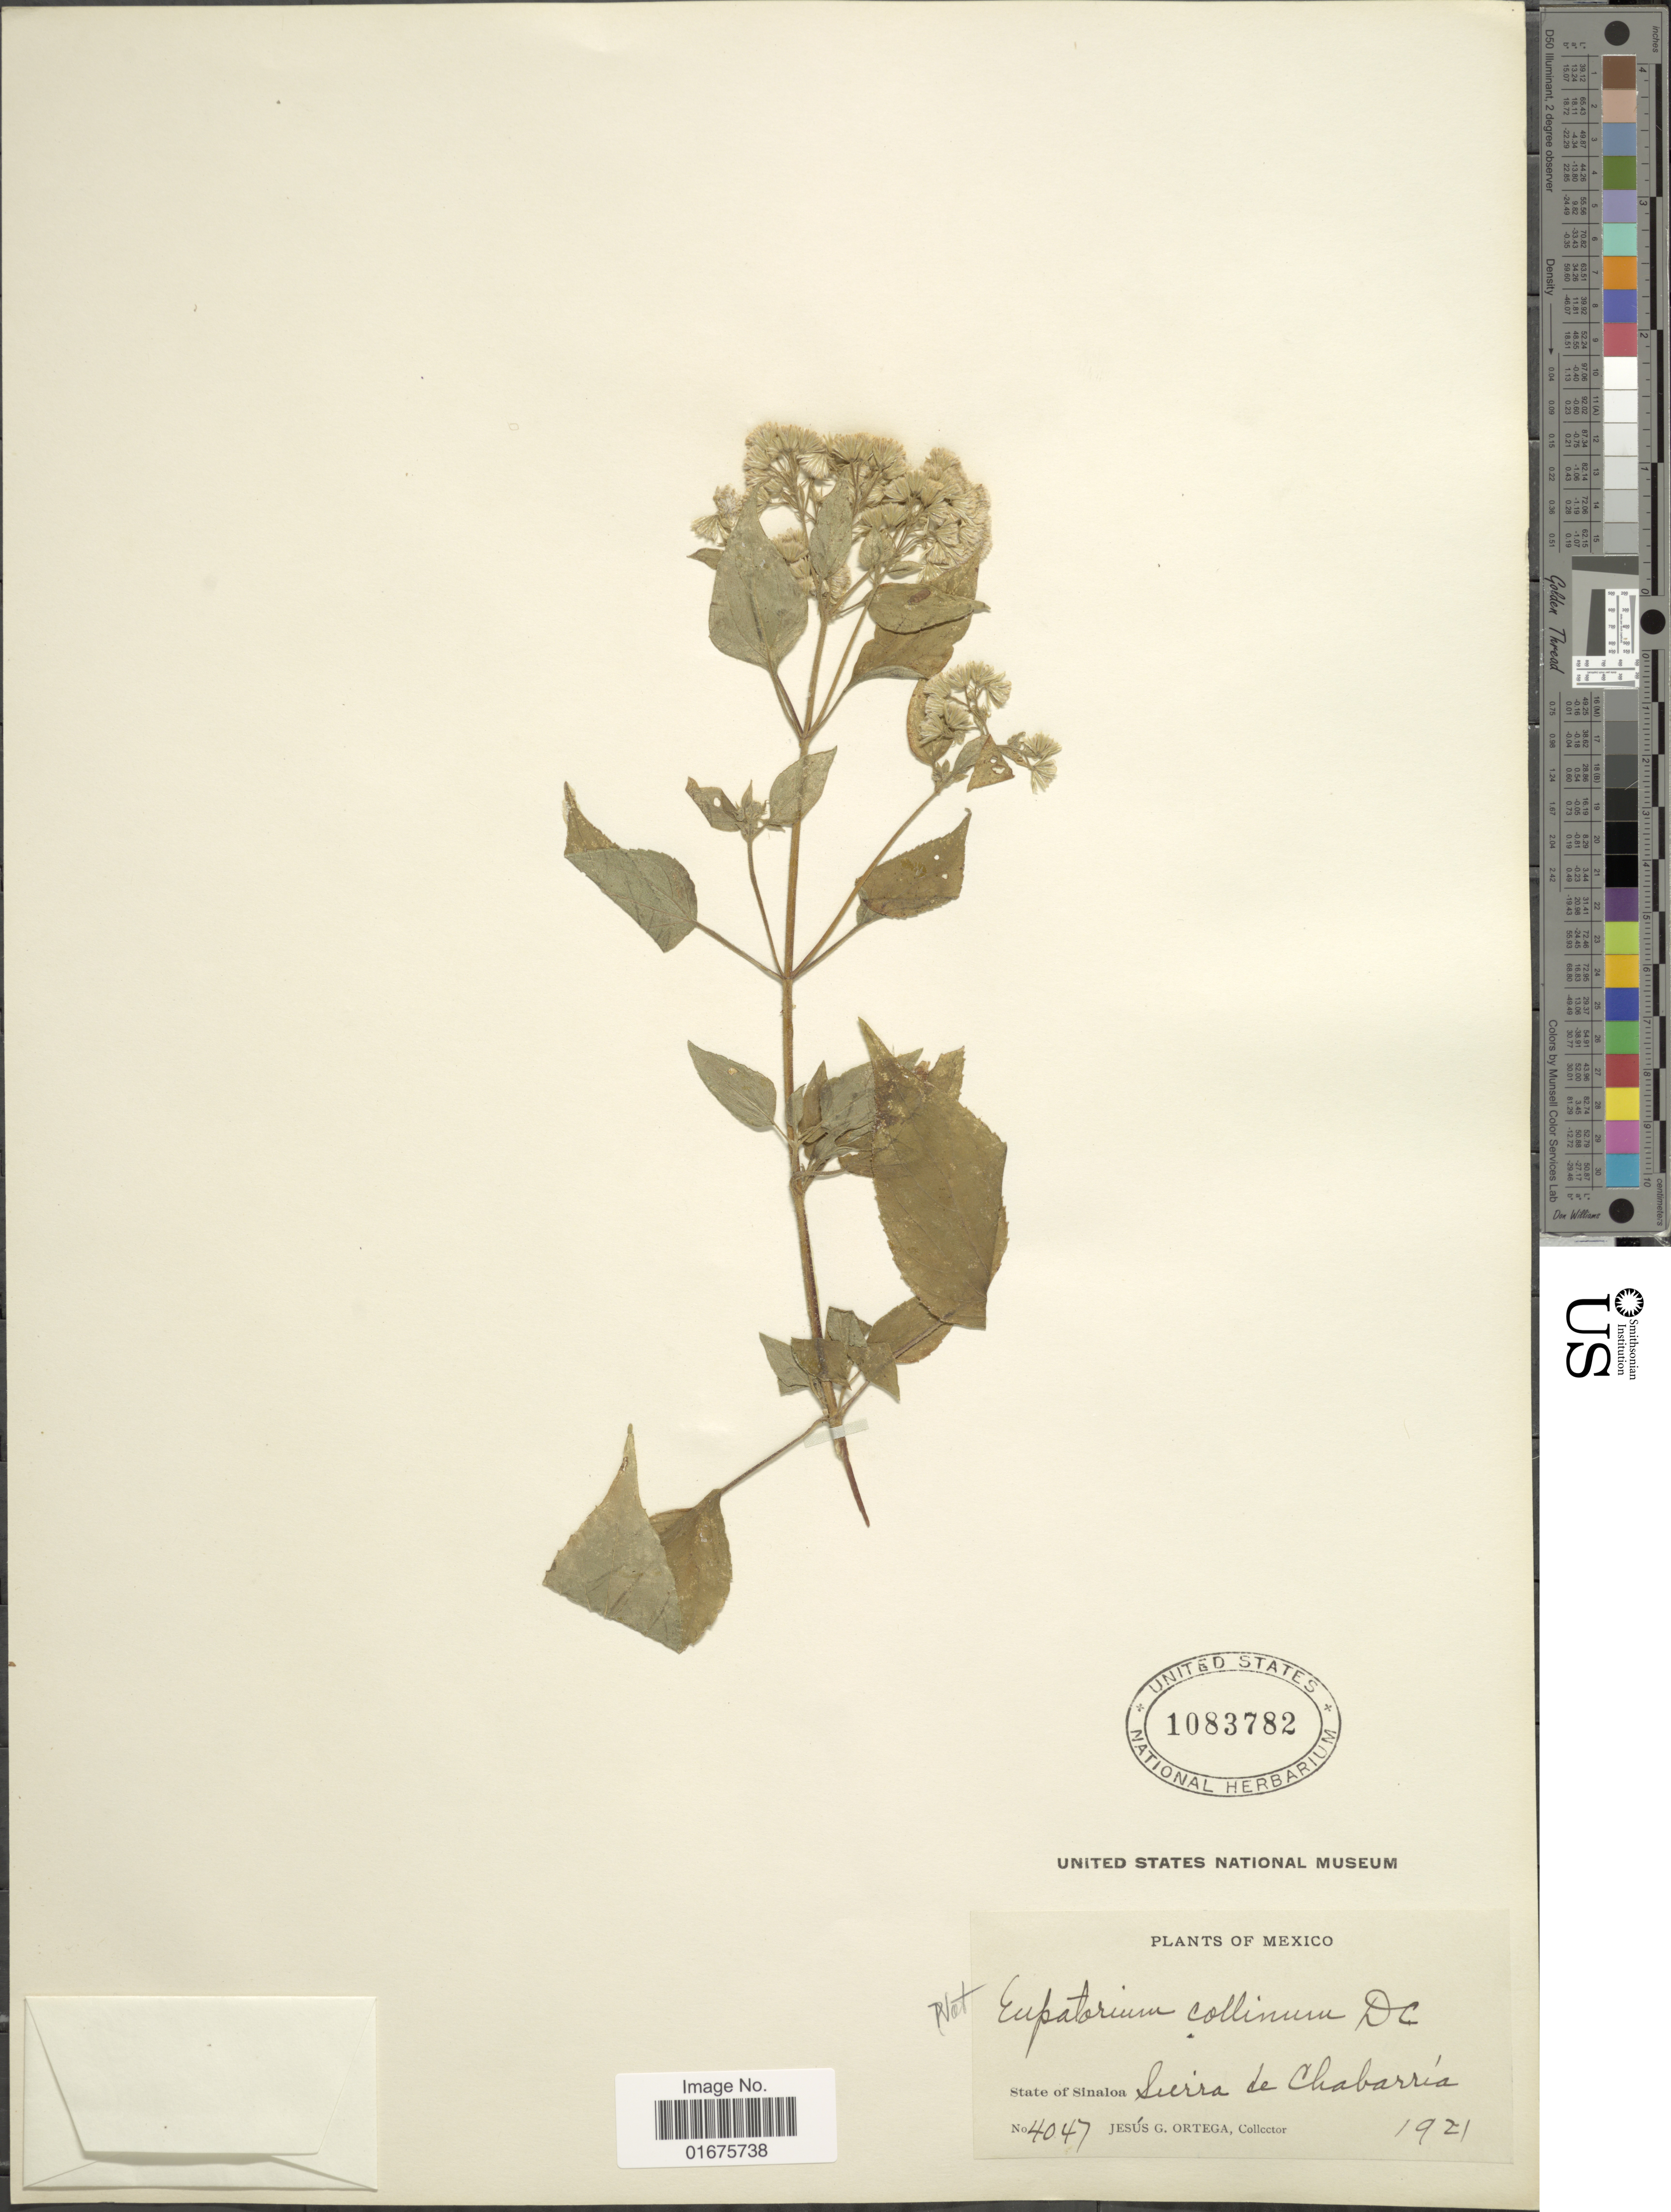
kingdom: Plantae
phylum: Tracheophyta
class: Magnoliopsida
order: Asterales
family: Asteraceae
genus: Ageratina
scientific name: Ageratina dolichobasis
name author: (Mc Vaugh) R.M. King & H. Rob.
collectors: J. Ortega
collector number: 4047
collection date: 1921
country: Mexico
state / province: Sinaloa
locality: Sierra de Chabarria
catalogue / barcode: US 1083782